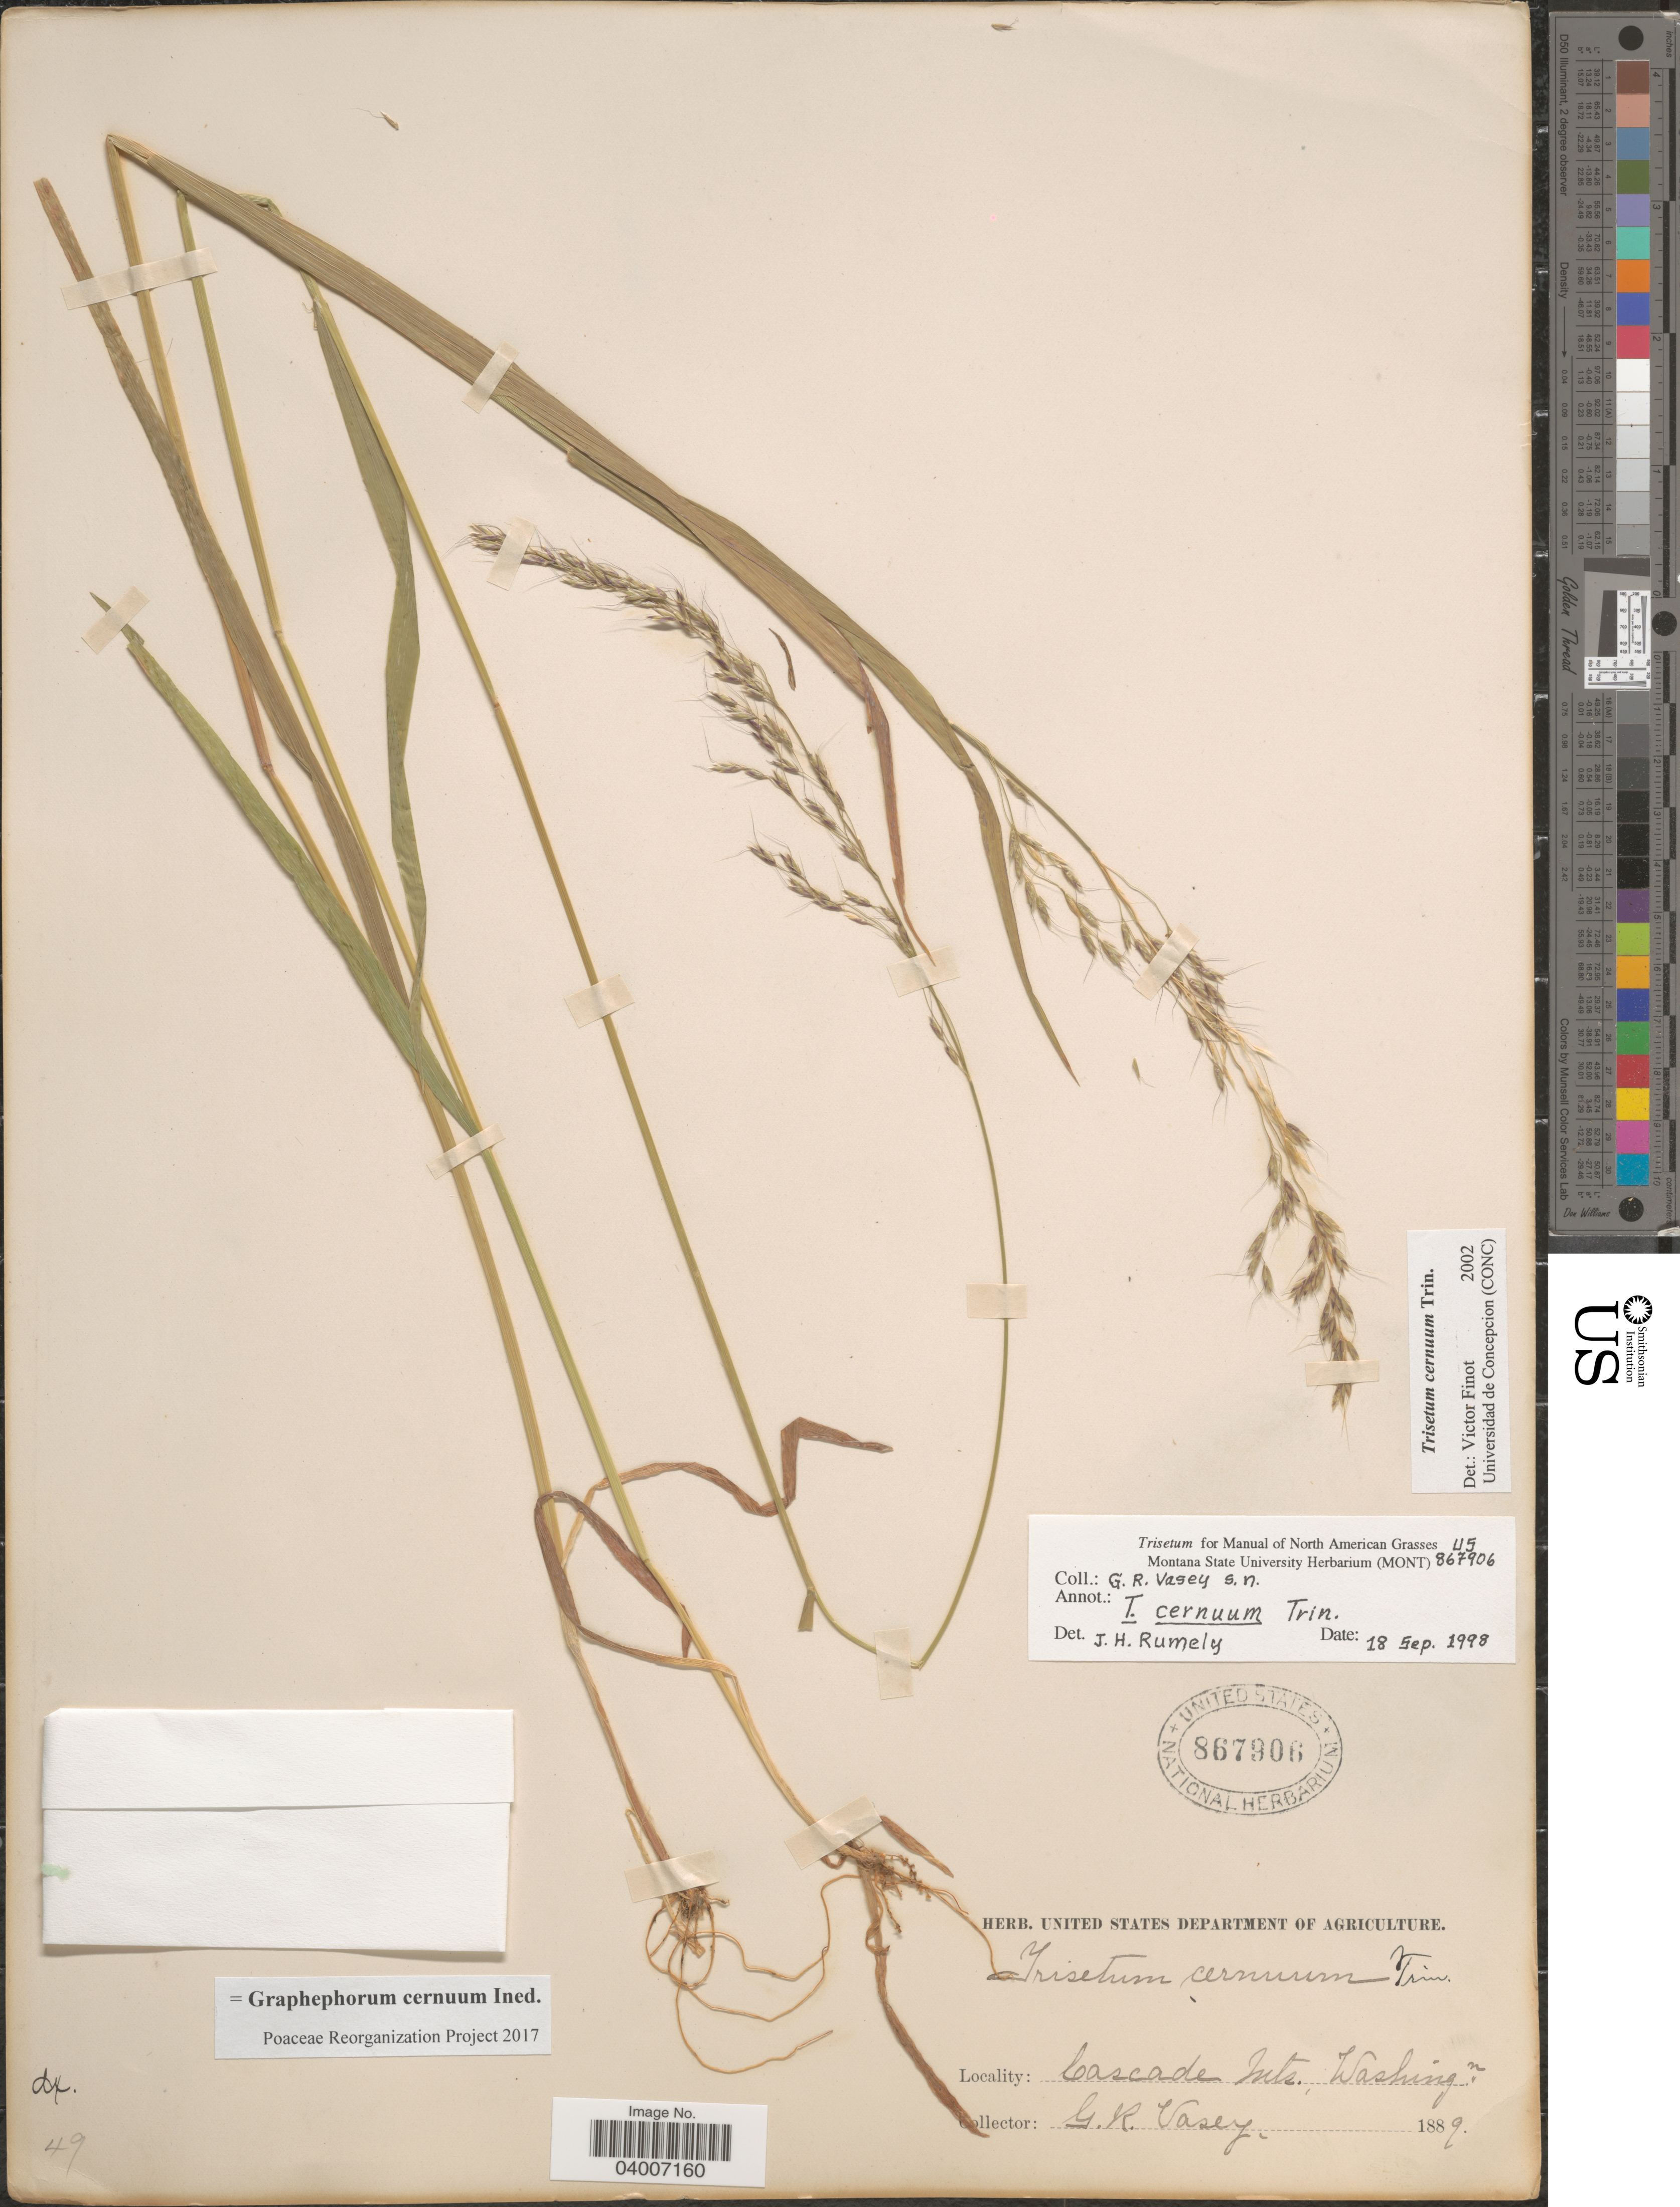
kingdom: Plantae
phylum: Tracheophyta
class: Liliopsida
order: Poales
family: Poaceae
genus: Graphephorum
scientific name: Graphephorum cernuum ined.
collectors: G. R. Vasey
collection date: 1889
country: United States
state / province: Washington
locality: Cascade Mts.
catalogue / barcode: US 867906